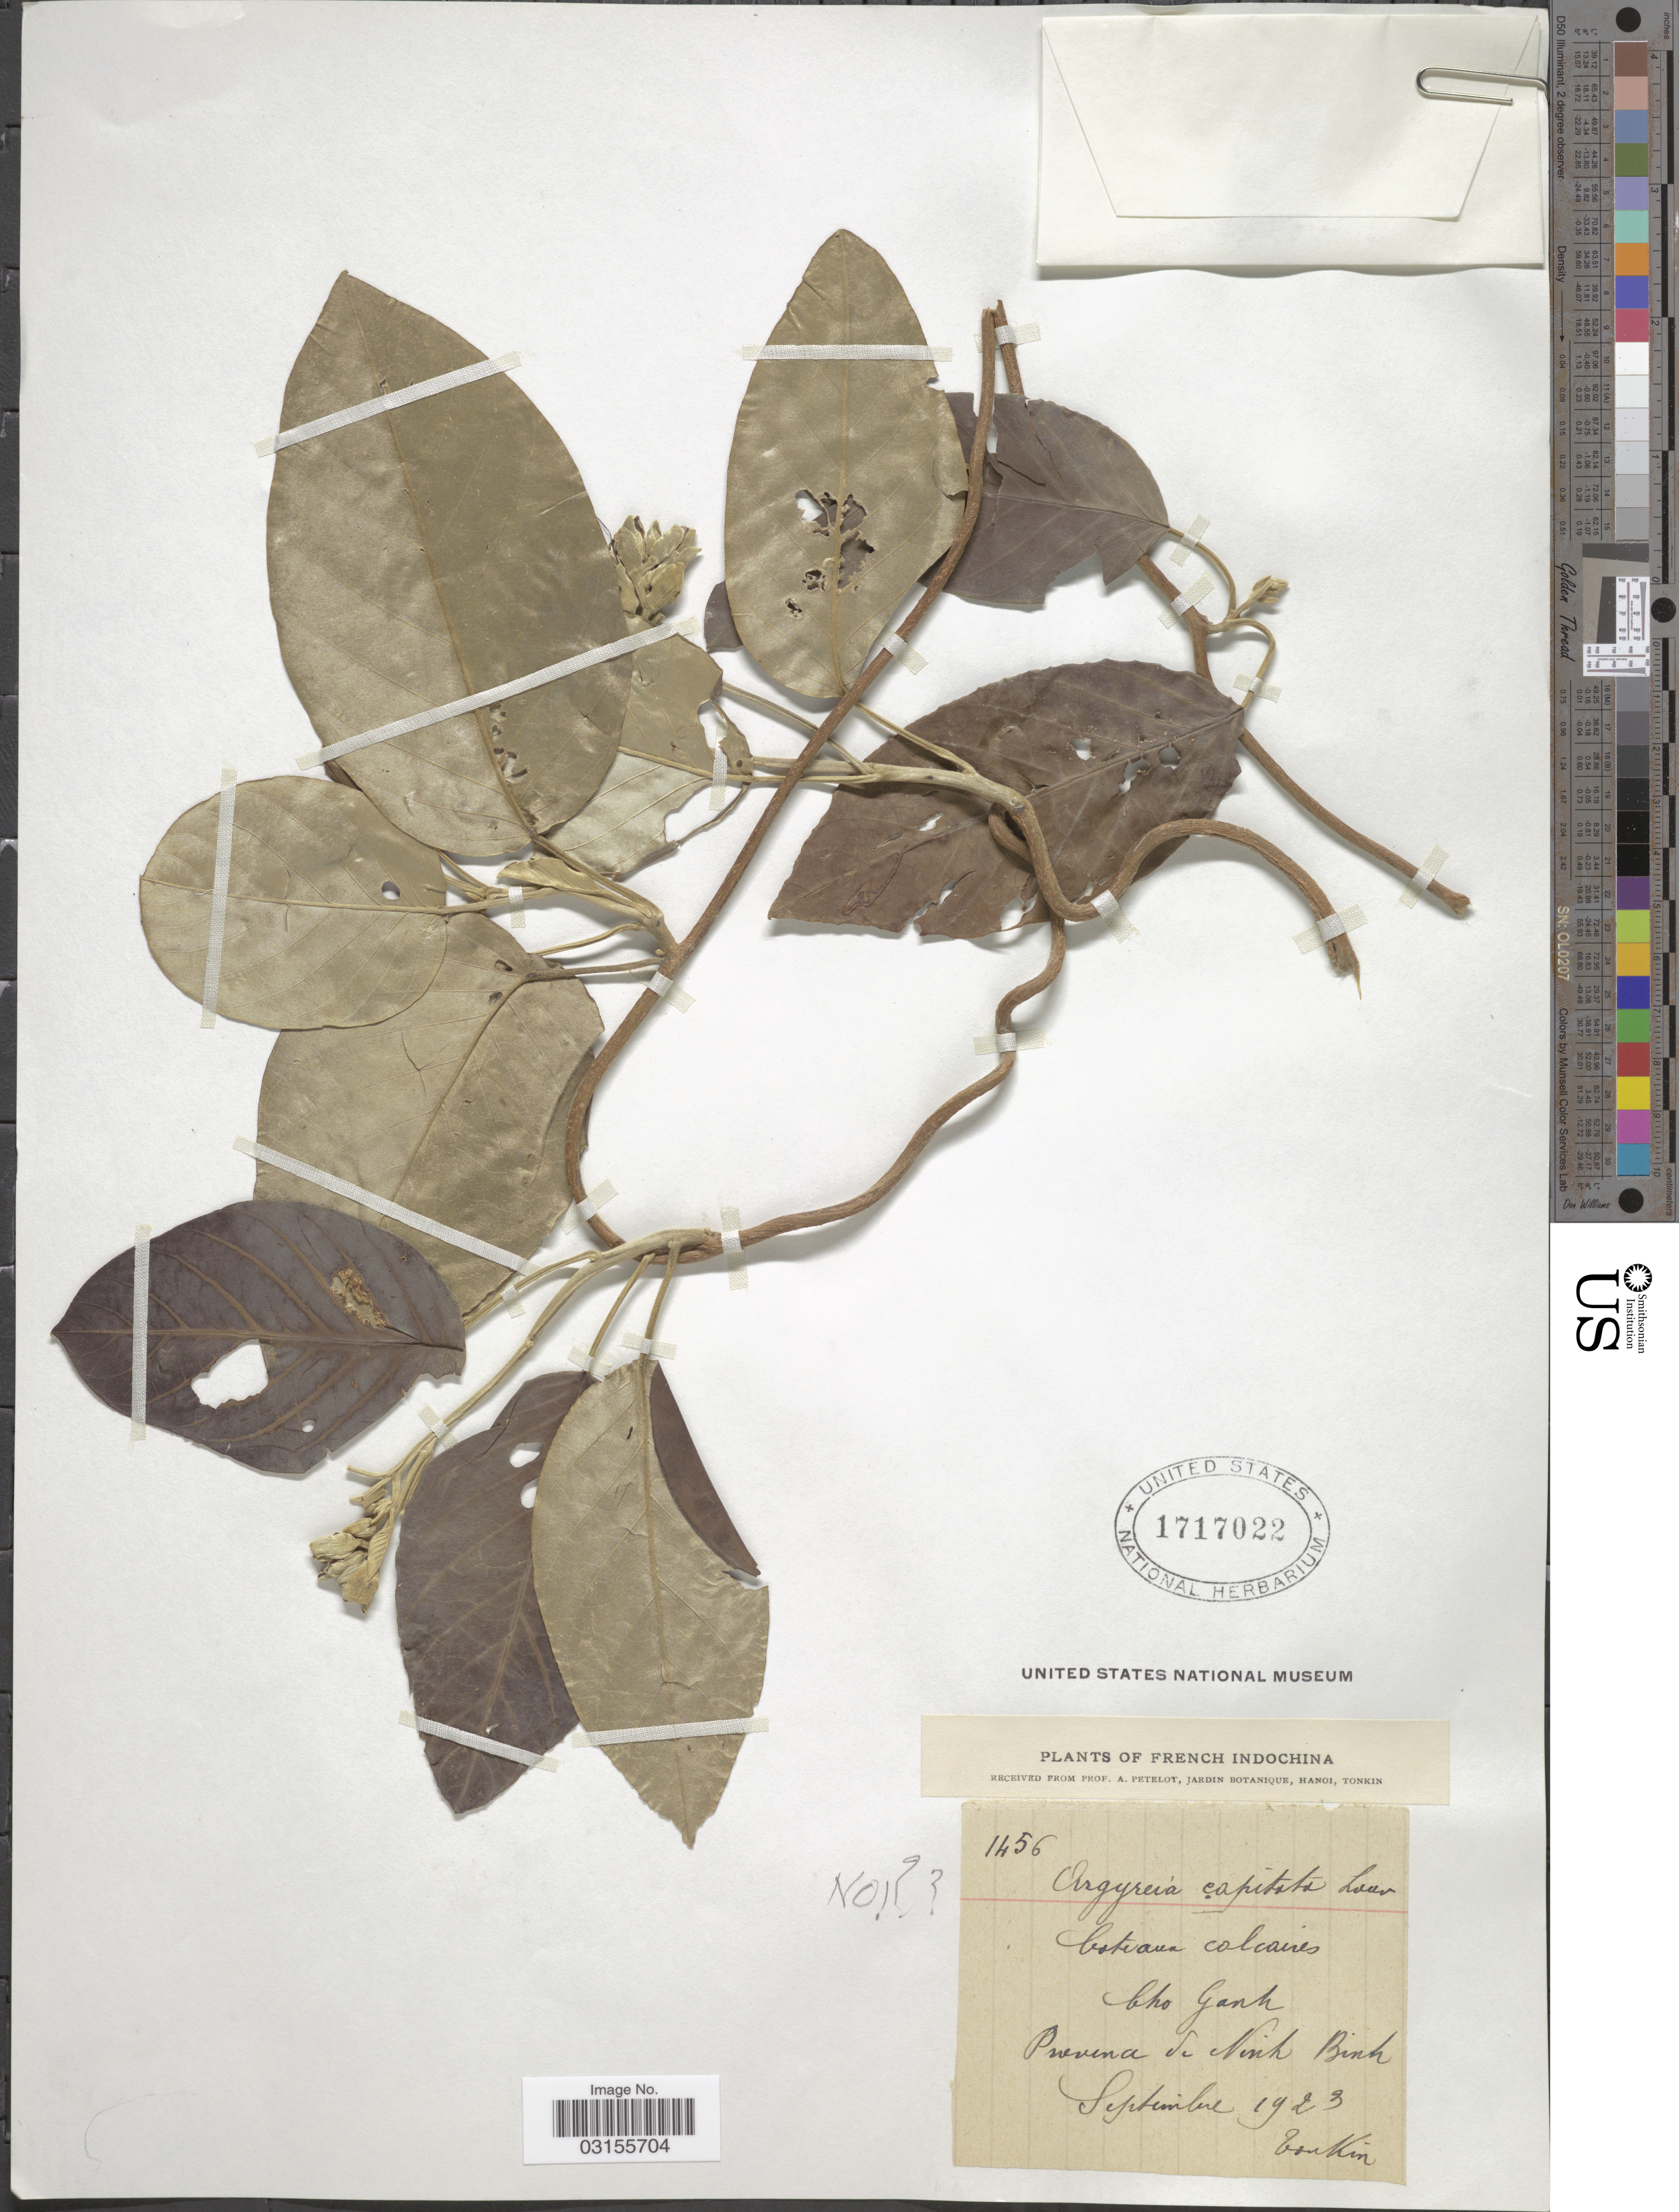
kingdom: Plantae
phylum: Tracheophyta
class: Magnoliopsida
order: Solanales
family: Convolvulaceae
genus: Argyreia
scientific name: Argyreia obtusifolia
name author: Lour.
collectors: A. Petelot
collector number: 1456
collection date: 1923-09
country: Vietnam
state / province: Ninh Binh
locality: Tonkin. French Indochina. Cho Ganh.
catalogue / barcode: US 1717022